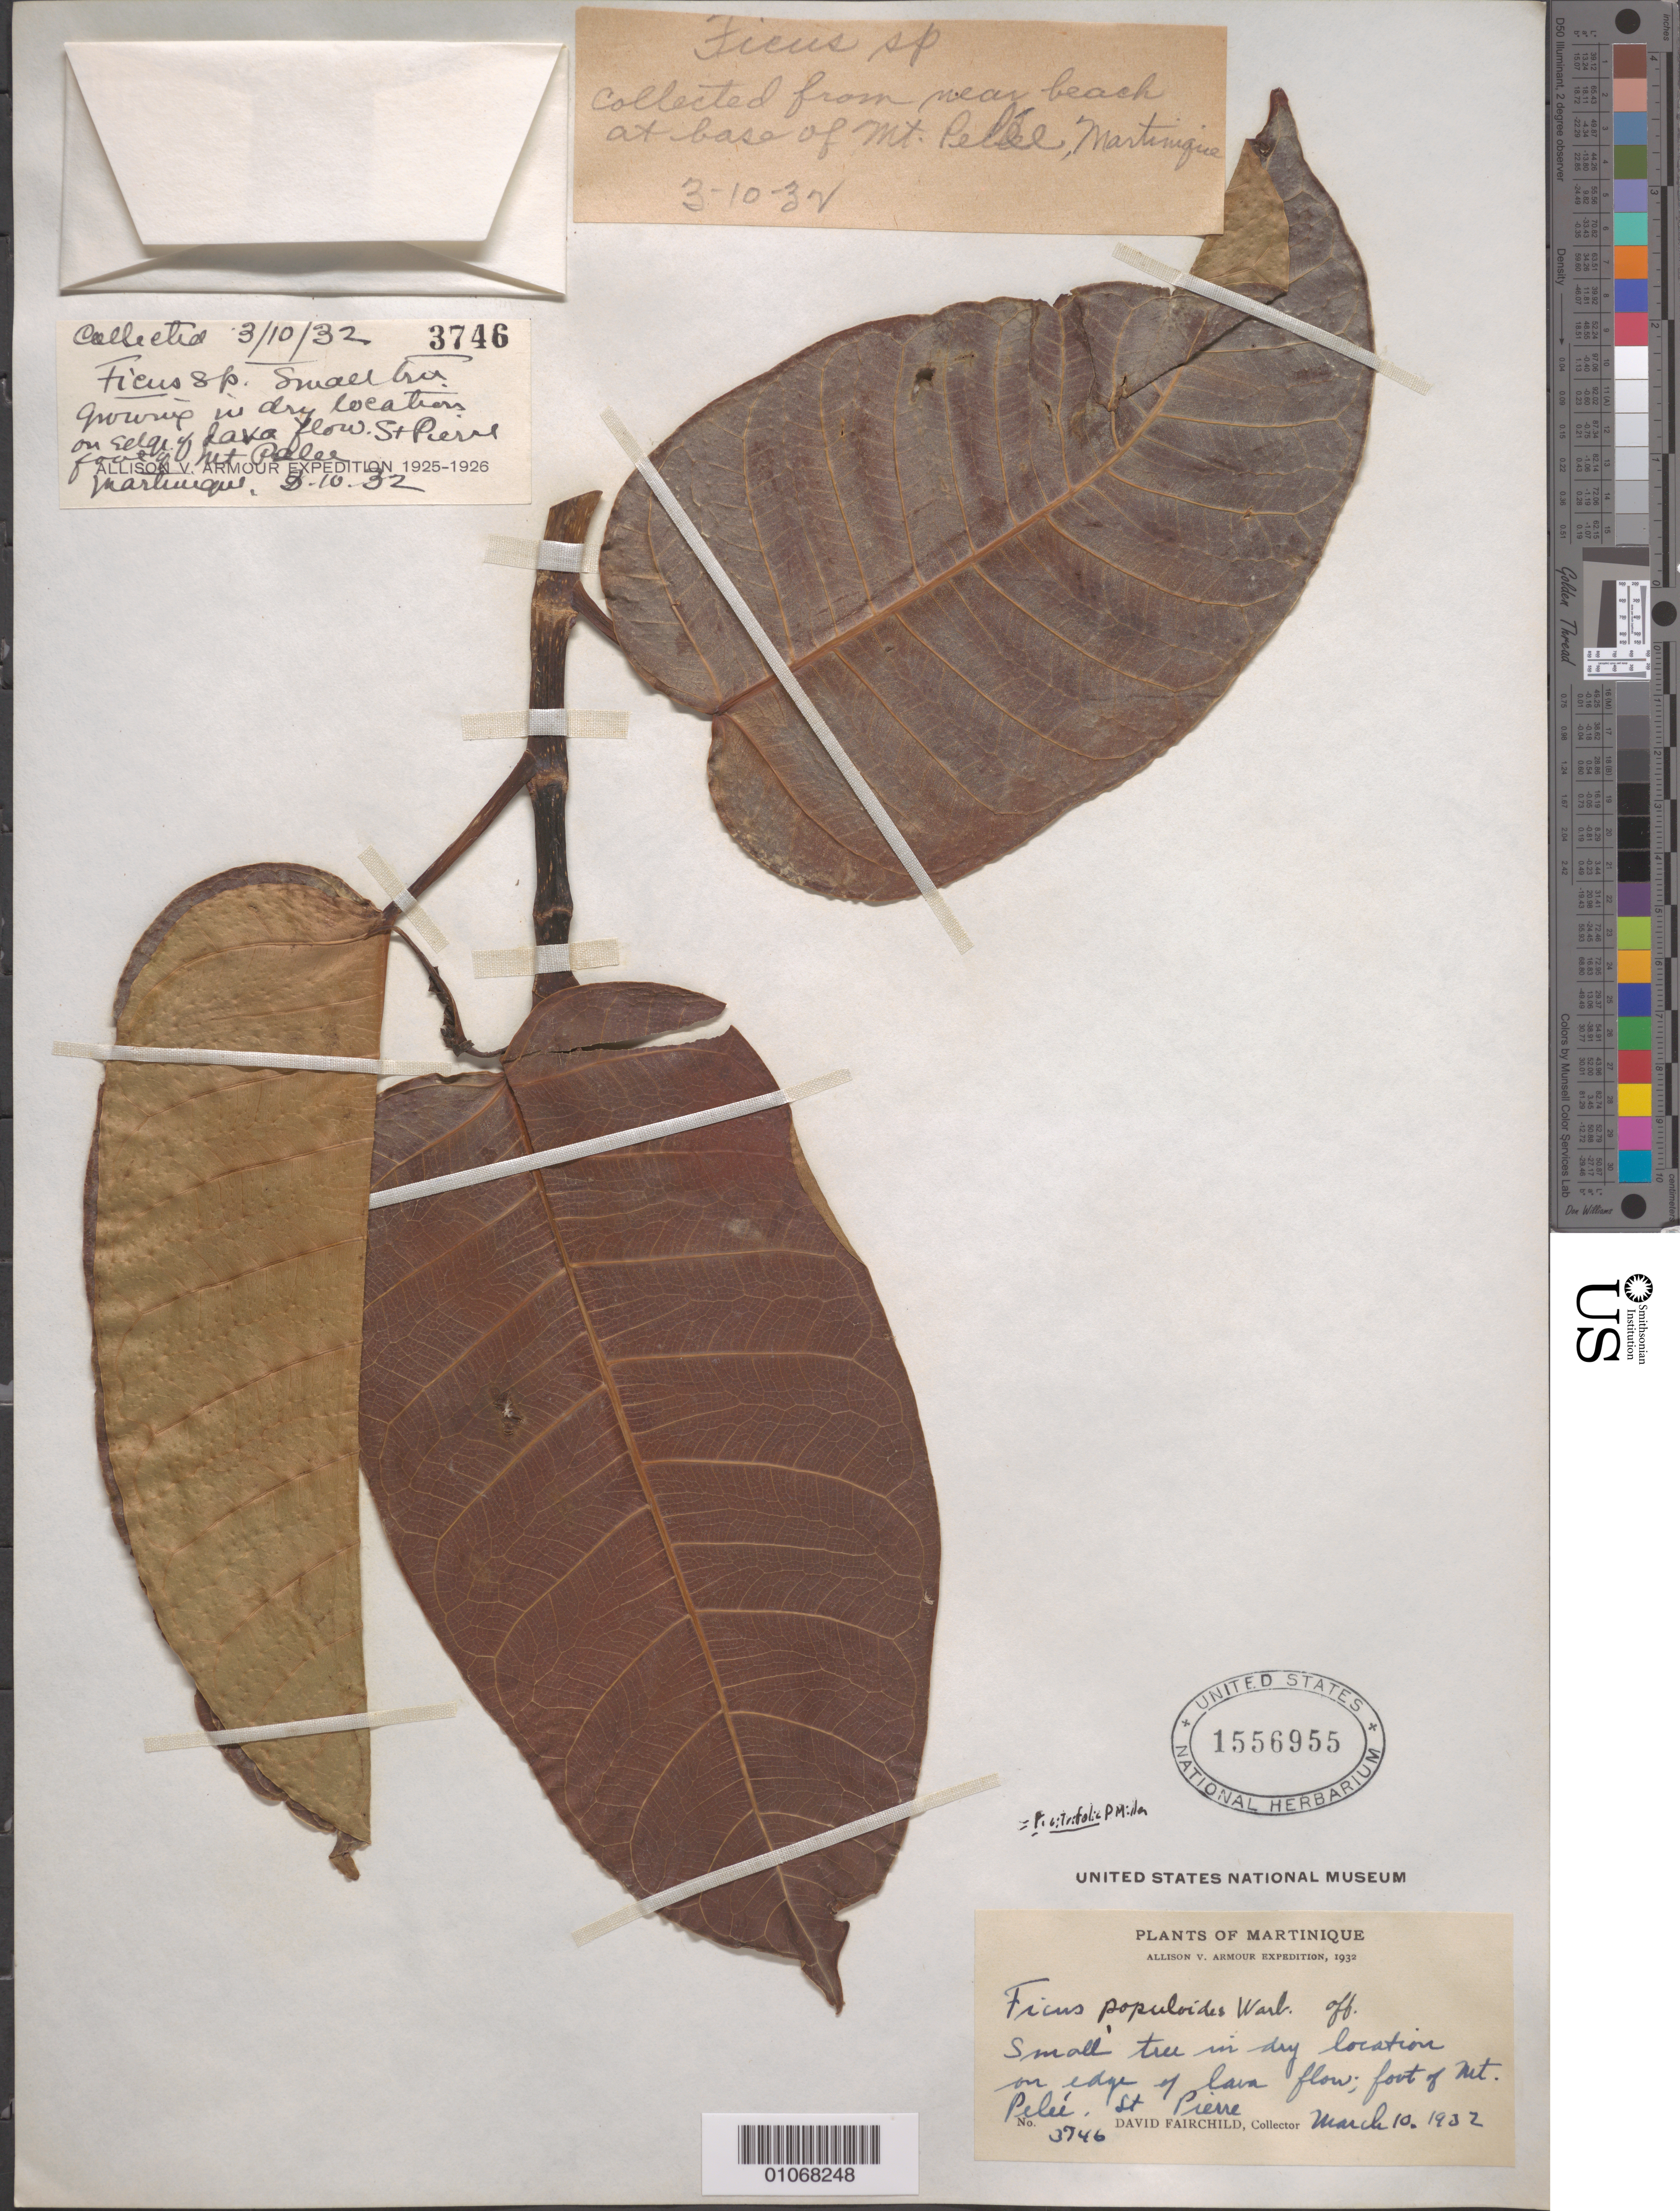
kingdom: Plantae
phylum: Tracheophyta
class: Magnoliopsida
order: Rosales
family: Moraceae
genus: Ficus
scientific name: Ficus citrifolia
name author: Mill.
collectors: D. Fairchild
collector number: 3746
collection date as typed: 10 Mar 1932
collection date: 1932-03-10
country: Martinique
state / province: Saint-Pierre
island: Martinique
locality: Dry location on edge of lava flow, Fort of Nut Pelee.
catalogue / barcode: US 1556955